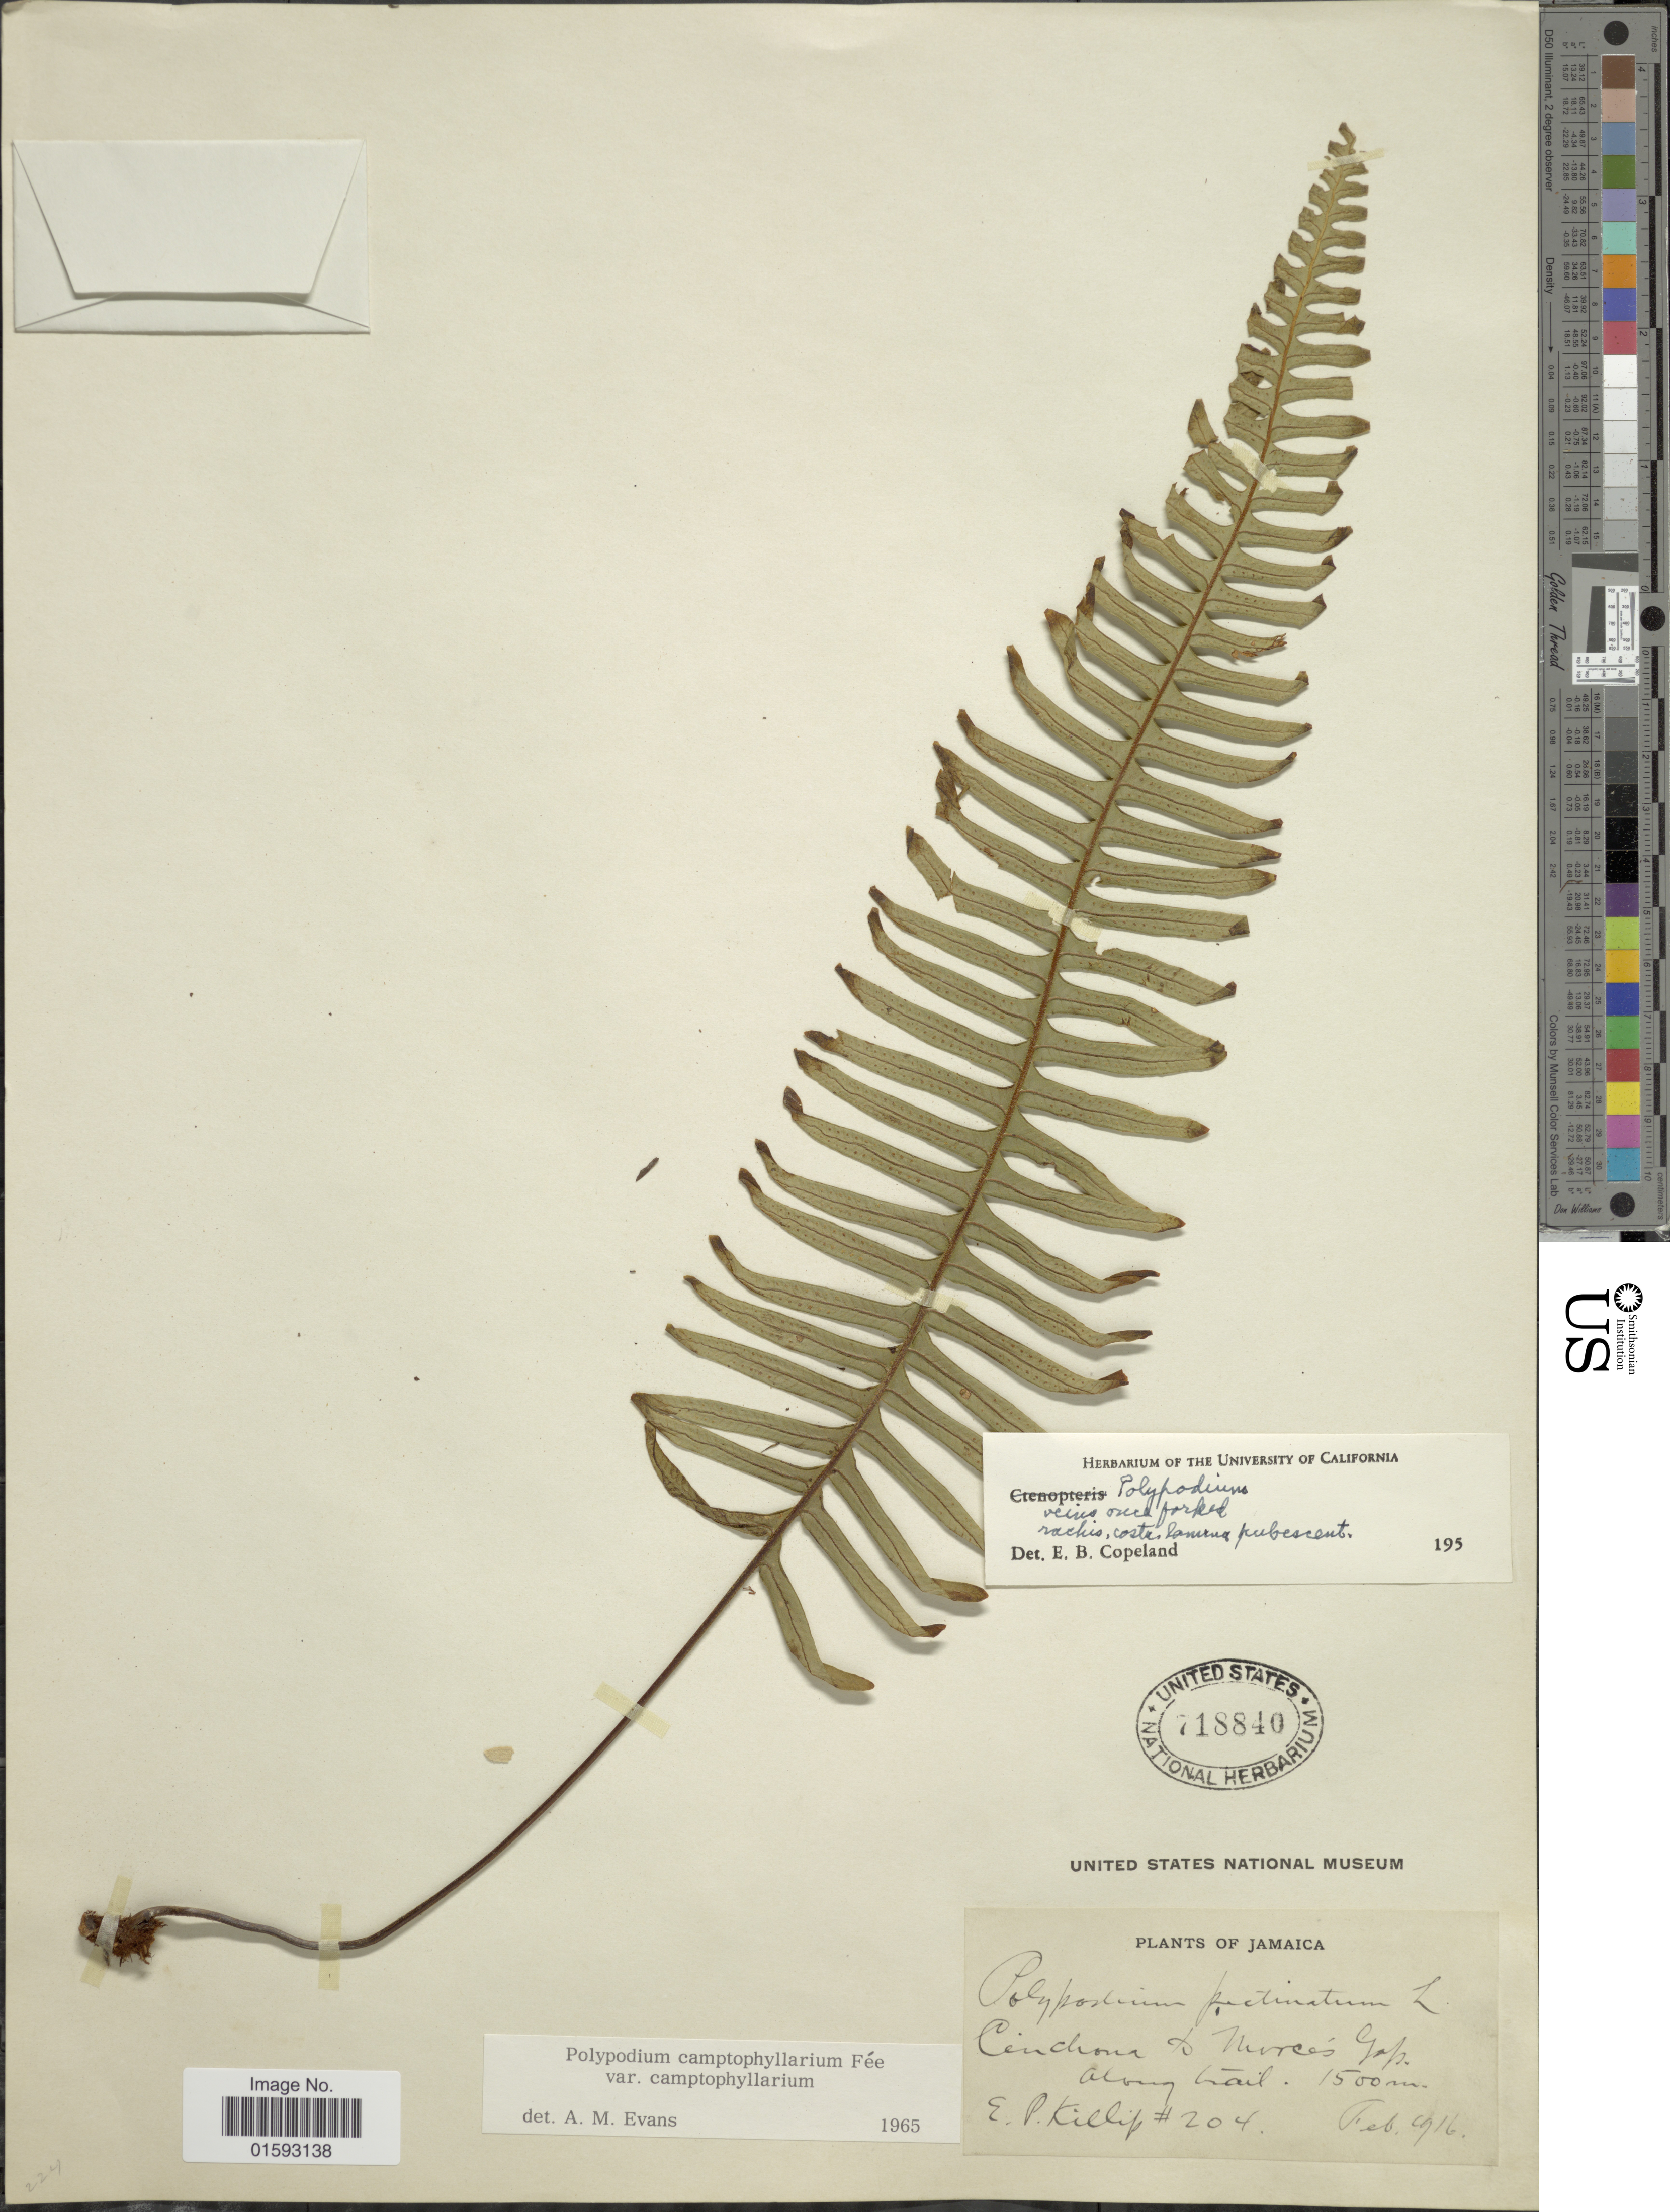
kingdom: Plantae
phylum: Tracheophyta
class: Polypodiopsida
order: Polypodiales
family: Polypodiaceae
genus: Pecluma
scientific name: Pecluma camptophyllaria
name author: (Fée) M.G. Price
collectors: E. P. Killip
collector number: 204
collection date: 1916-02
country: Jamaica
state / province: Portland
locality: Cinchona to Macres Gap, along trail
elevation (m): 1500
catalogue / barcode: US 718840